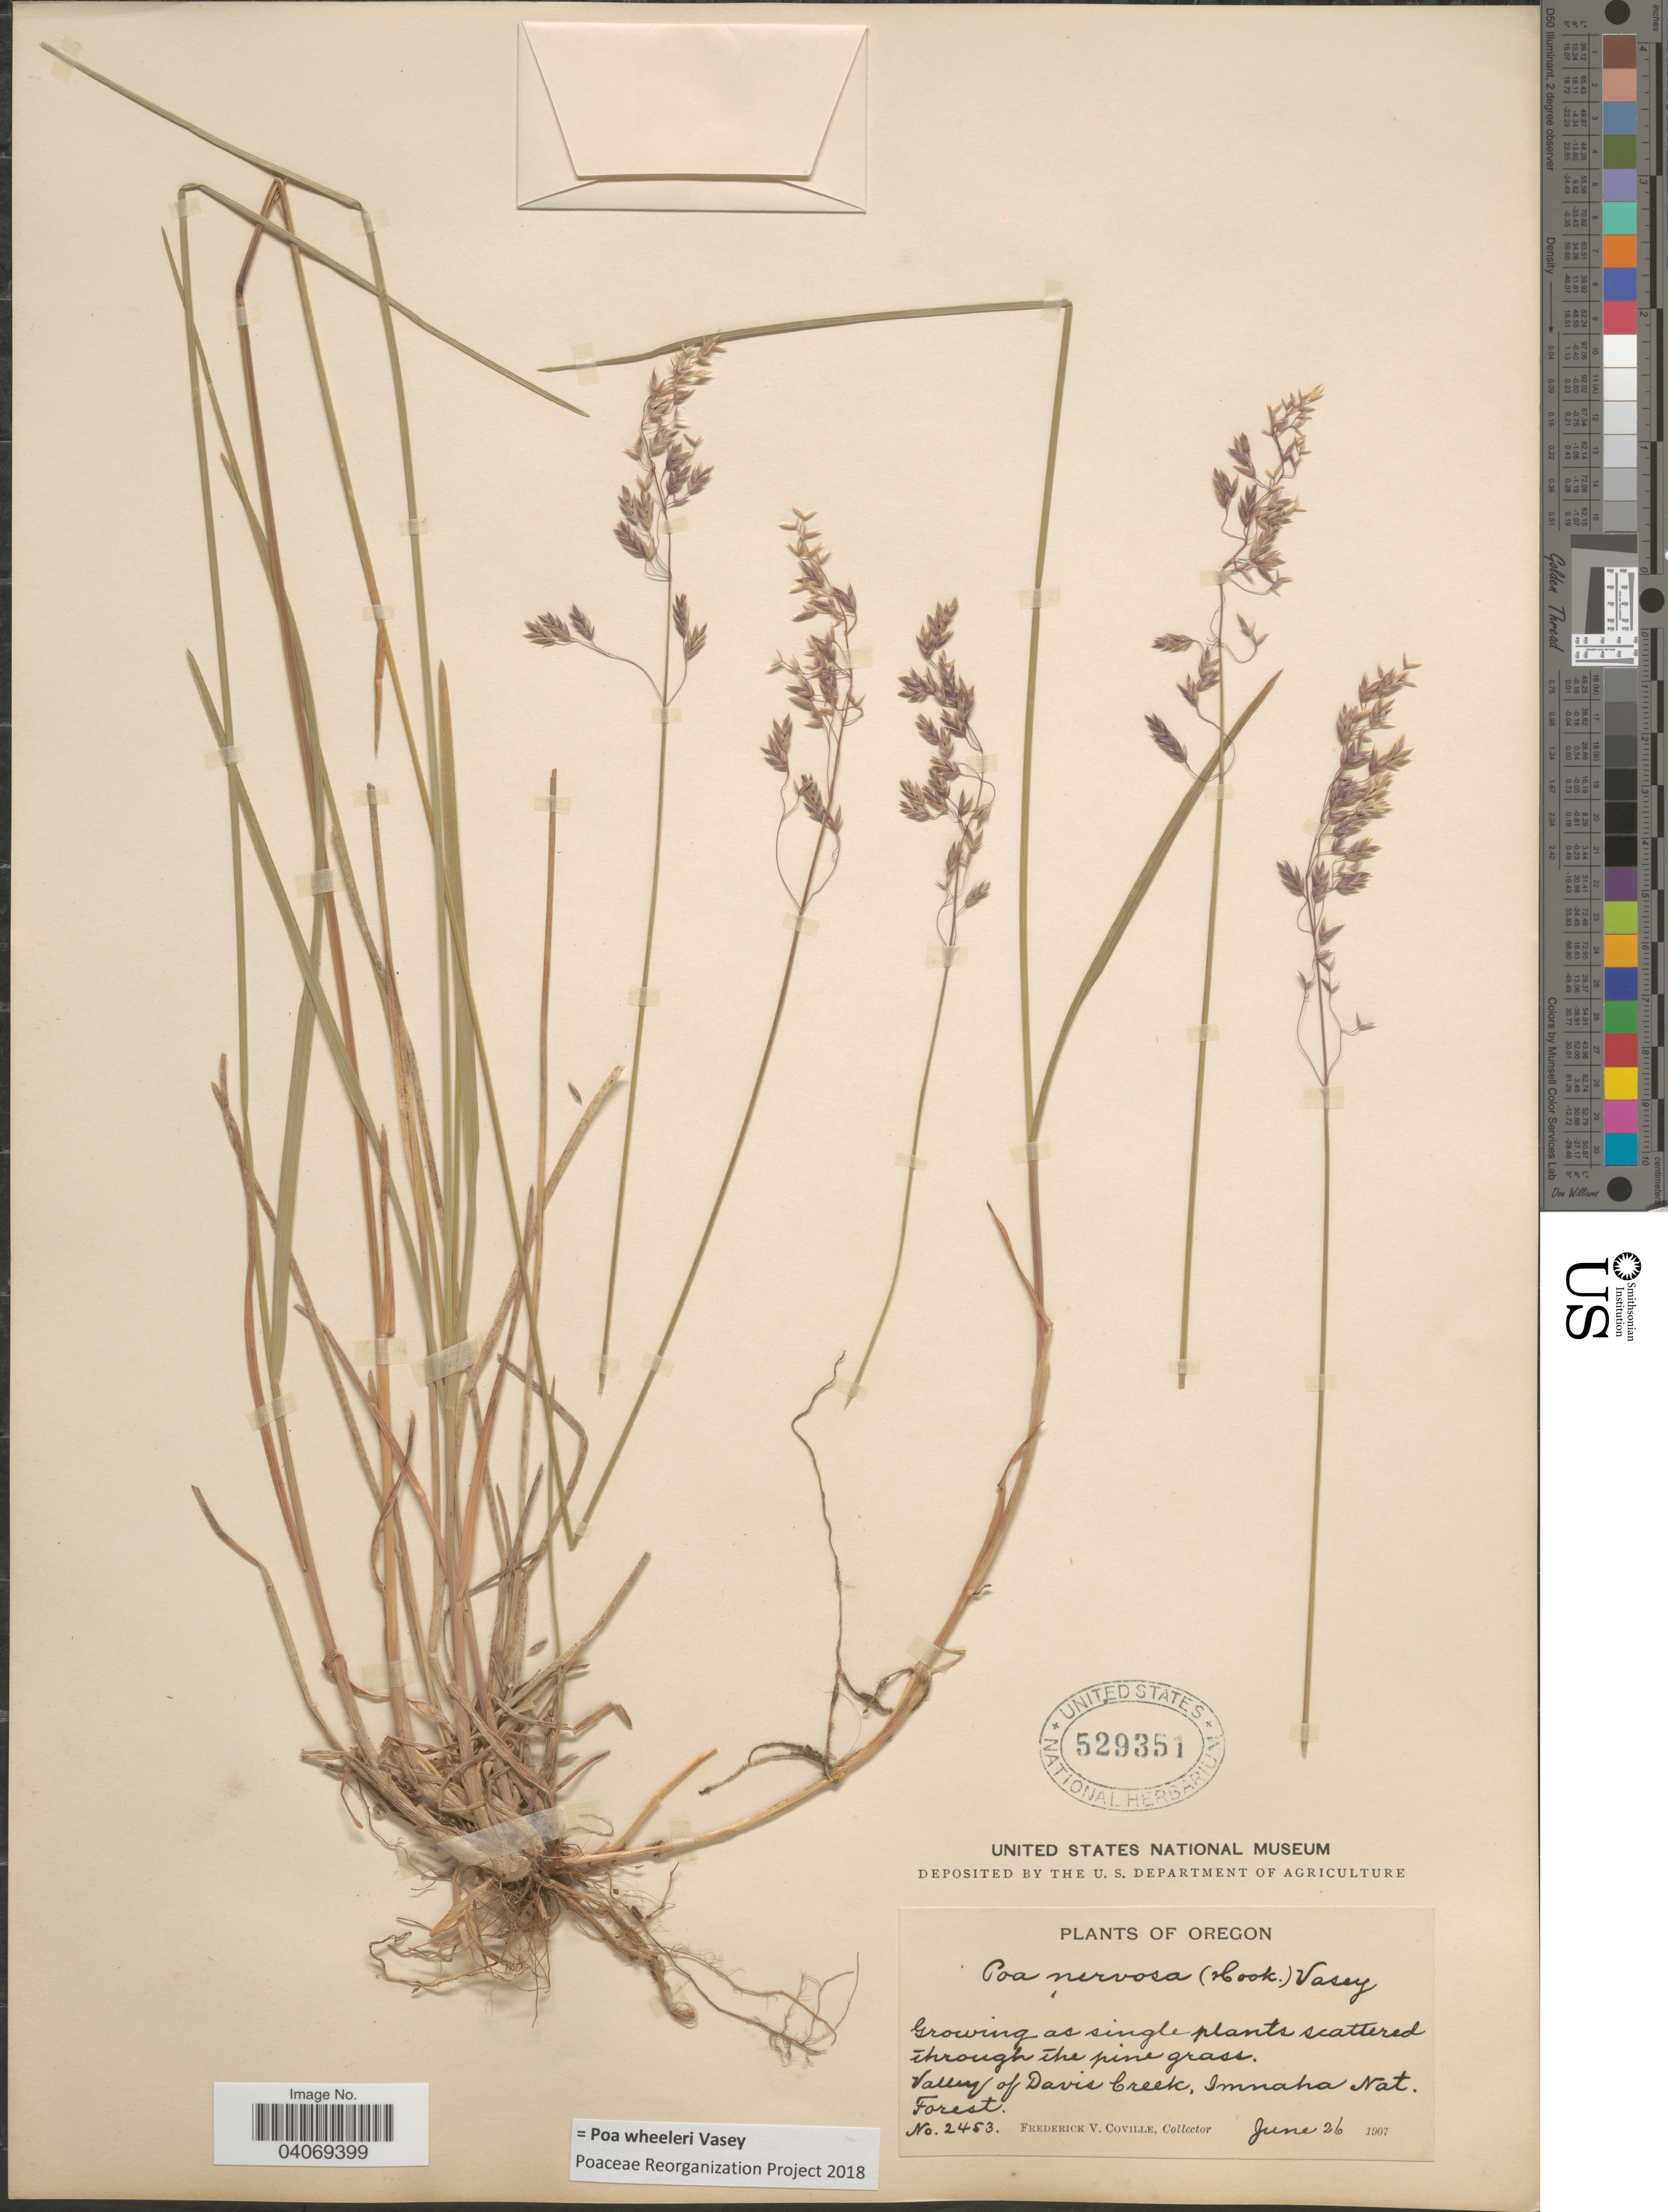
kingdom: Plantae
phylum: Tracheophyta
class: Liliopsida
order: Poales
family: Poaceae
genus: Poa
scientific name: Poa wheeleri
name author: Vasey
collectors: F. V. Coville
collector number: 2453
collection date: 1907-06-26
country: United States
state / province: Oregon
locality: Growing as single plants scattered through the pine grass. Valley of Davis Creek, Imnaha Nat. Forest.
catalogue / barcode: US 529351